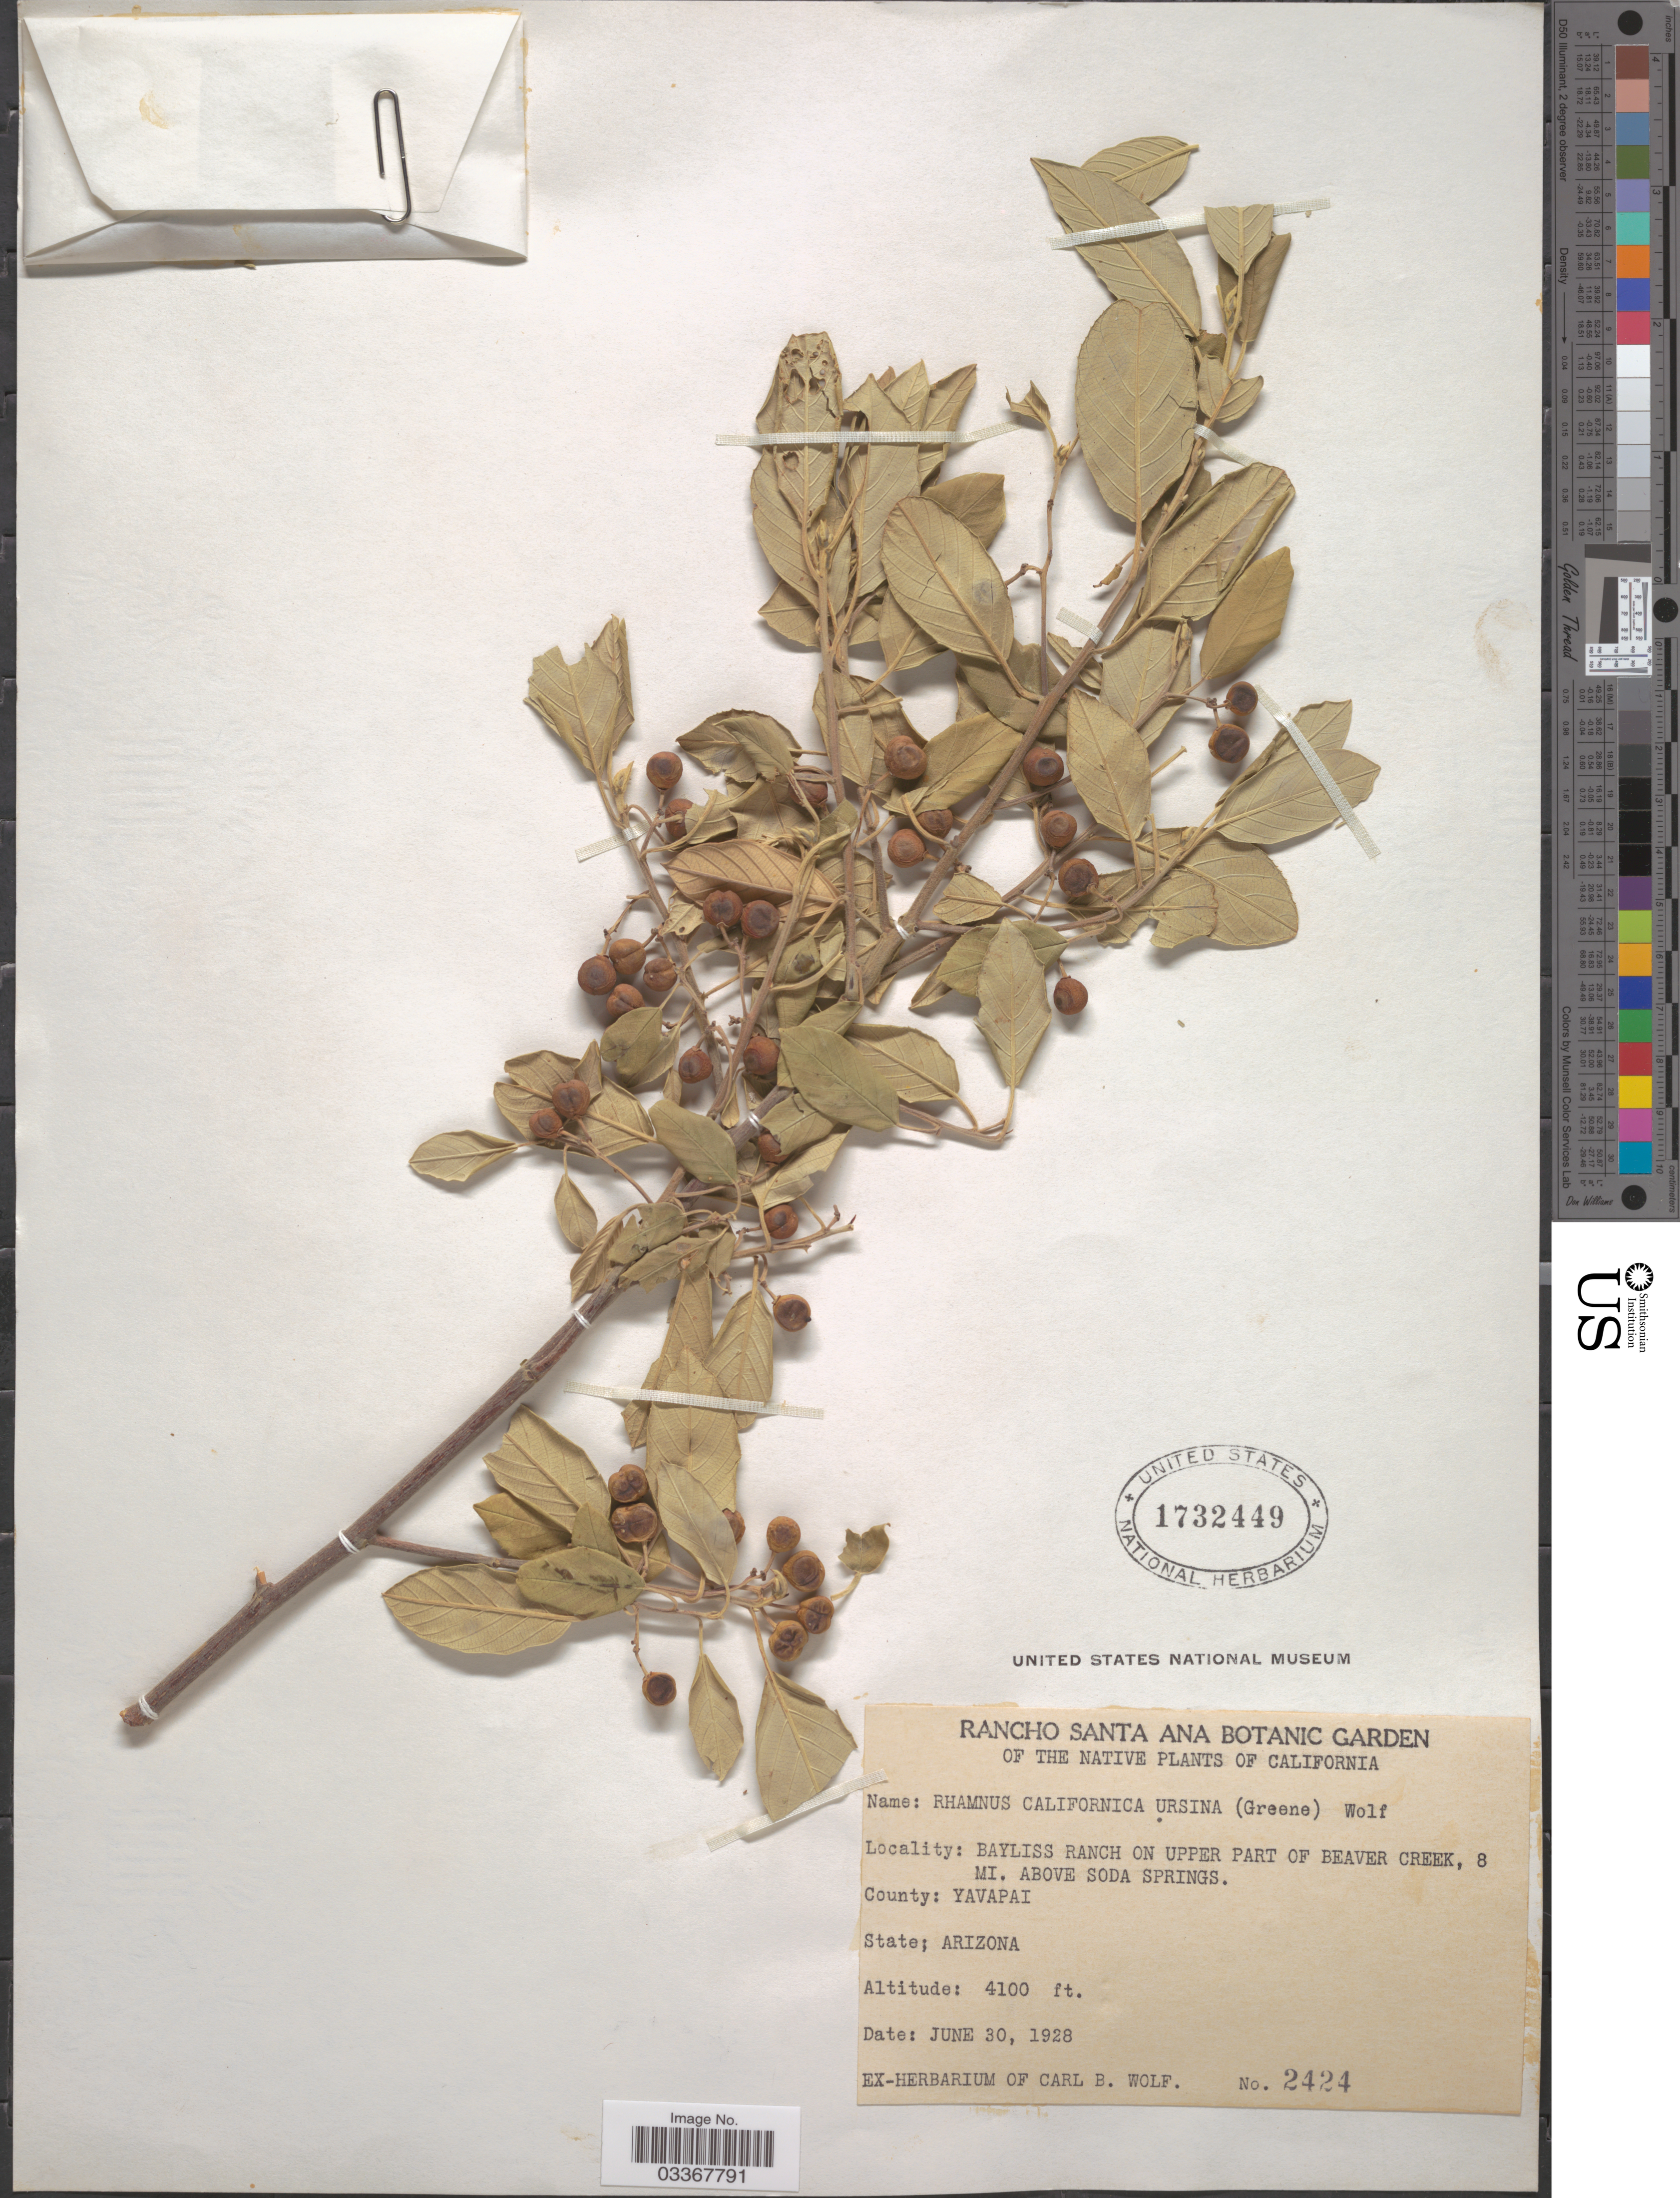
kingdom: Plantae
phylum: Tracheophyta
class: Magnoliopsida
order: Rosales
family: Rhamnaceae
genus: Frangula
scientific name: Frangula californica subsp. ursina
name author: (Greene) Kartesz & Gandhi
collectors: ex herb. Carl B. Wolf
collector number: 2424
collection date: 1928-06-30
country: United States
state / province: Arizona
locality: Bayliss Ranch on upper part of Beaver Creek, 8 mi. above Soda Springs, County: Yavapai.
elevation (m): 1250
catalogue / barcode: US 1732449